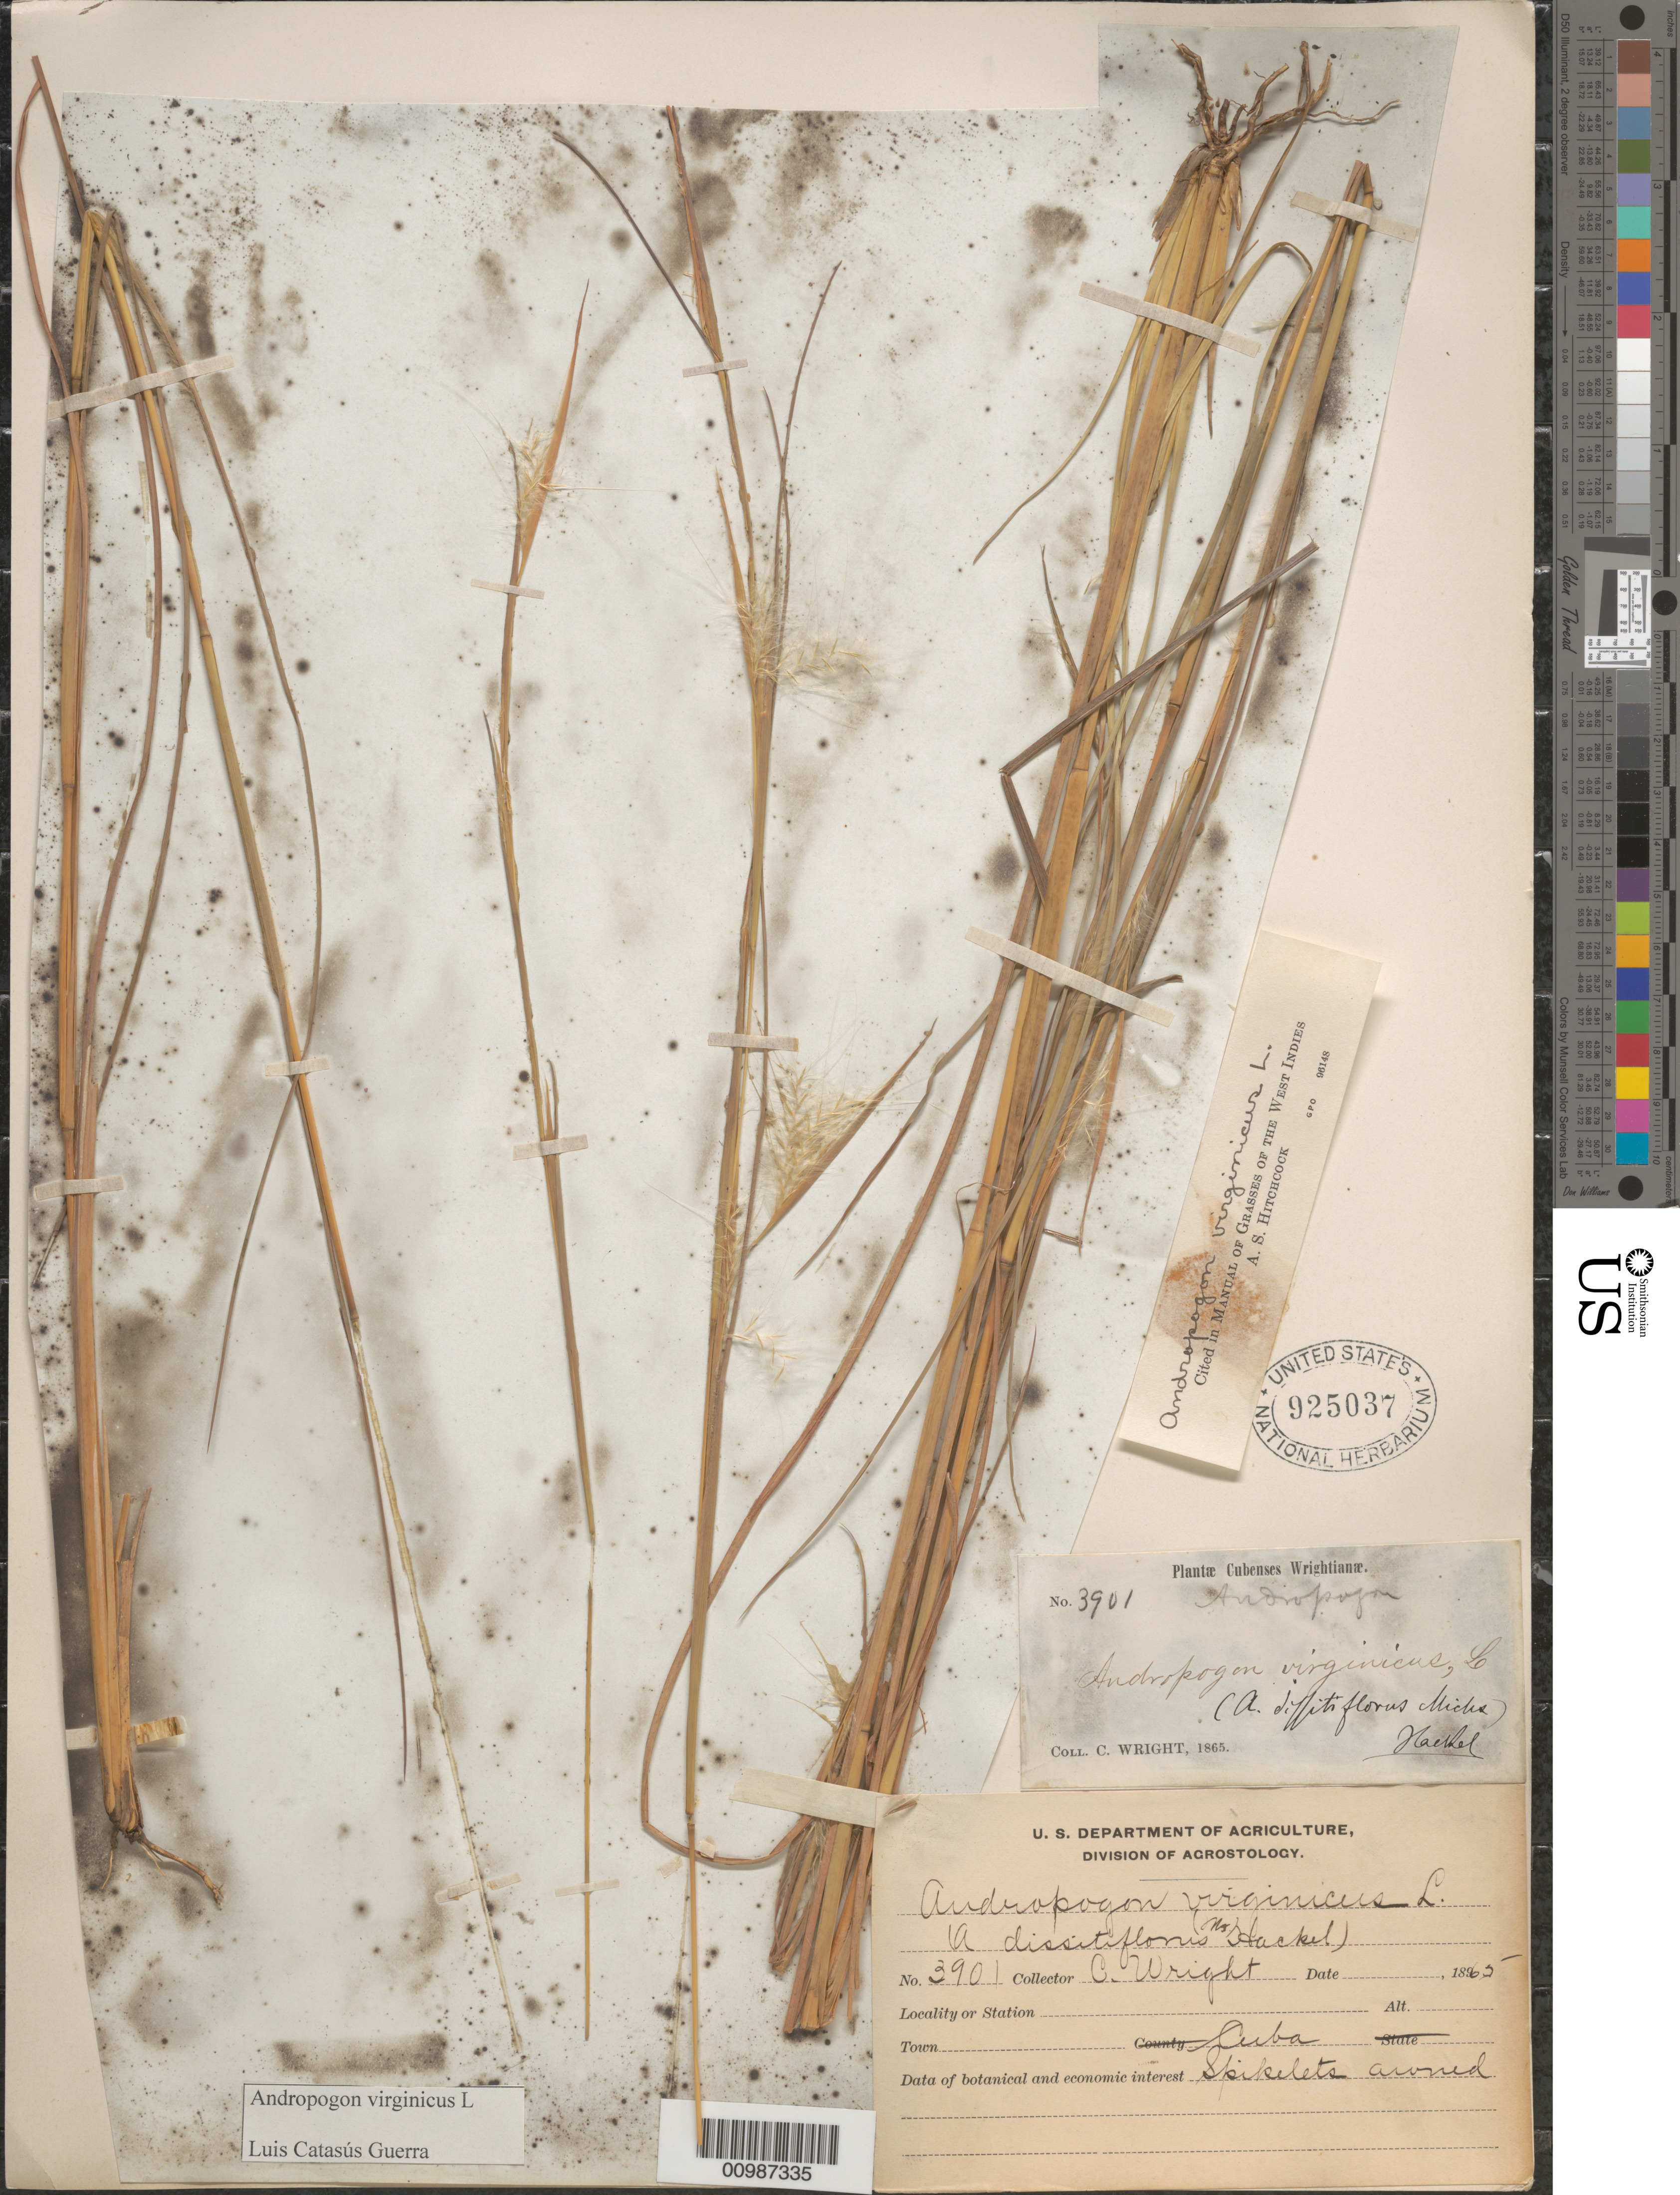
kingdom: Plantae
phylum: Tracheophyta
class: Liliopsida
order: Poales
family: Poaceae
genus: Andropogon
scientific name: Andropogon virginicus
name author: L.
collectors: C. Wright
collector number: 3901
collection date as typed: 1865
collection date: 1865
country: Cuba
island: Cuba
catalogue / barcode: US 925037